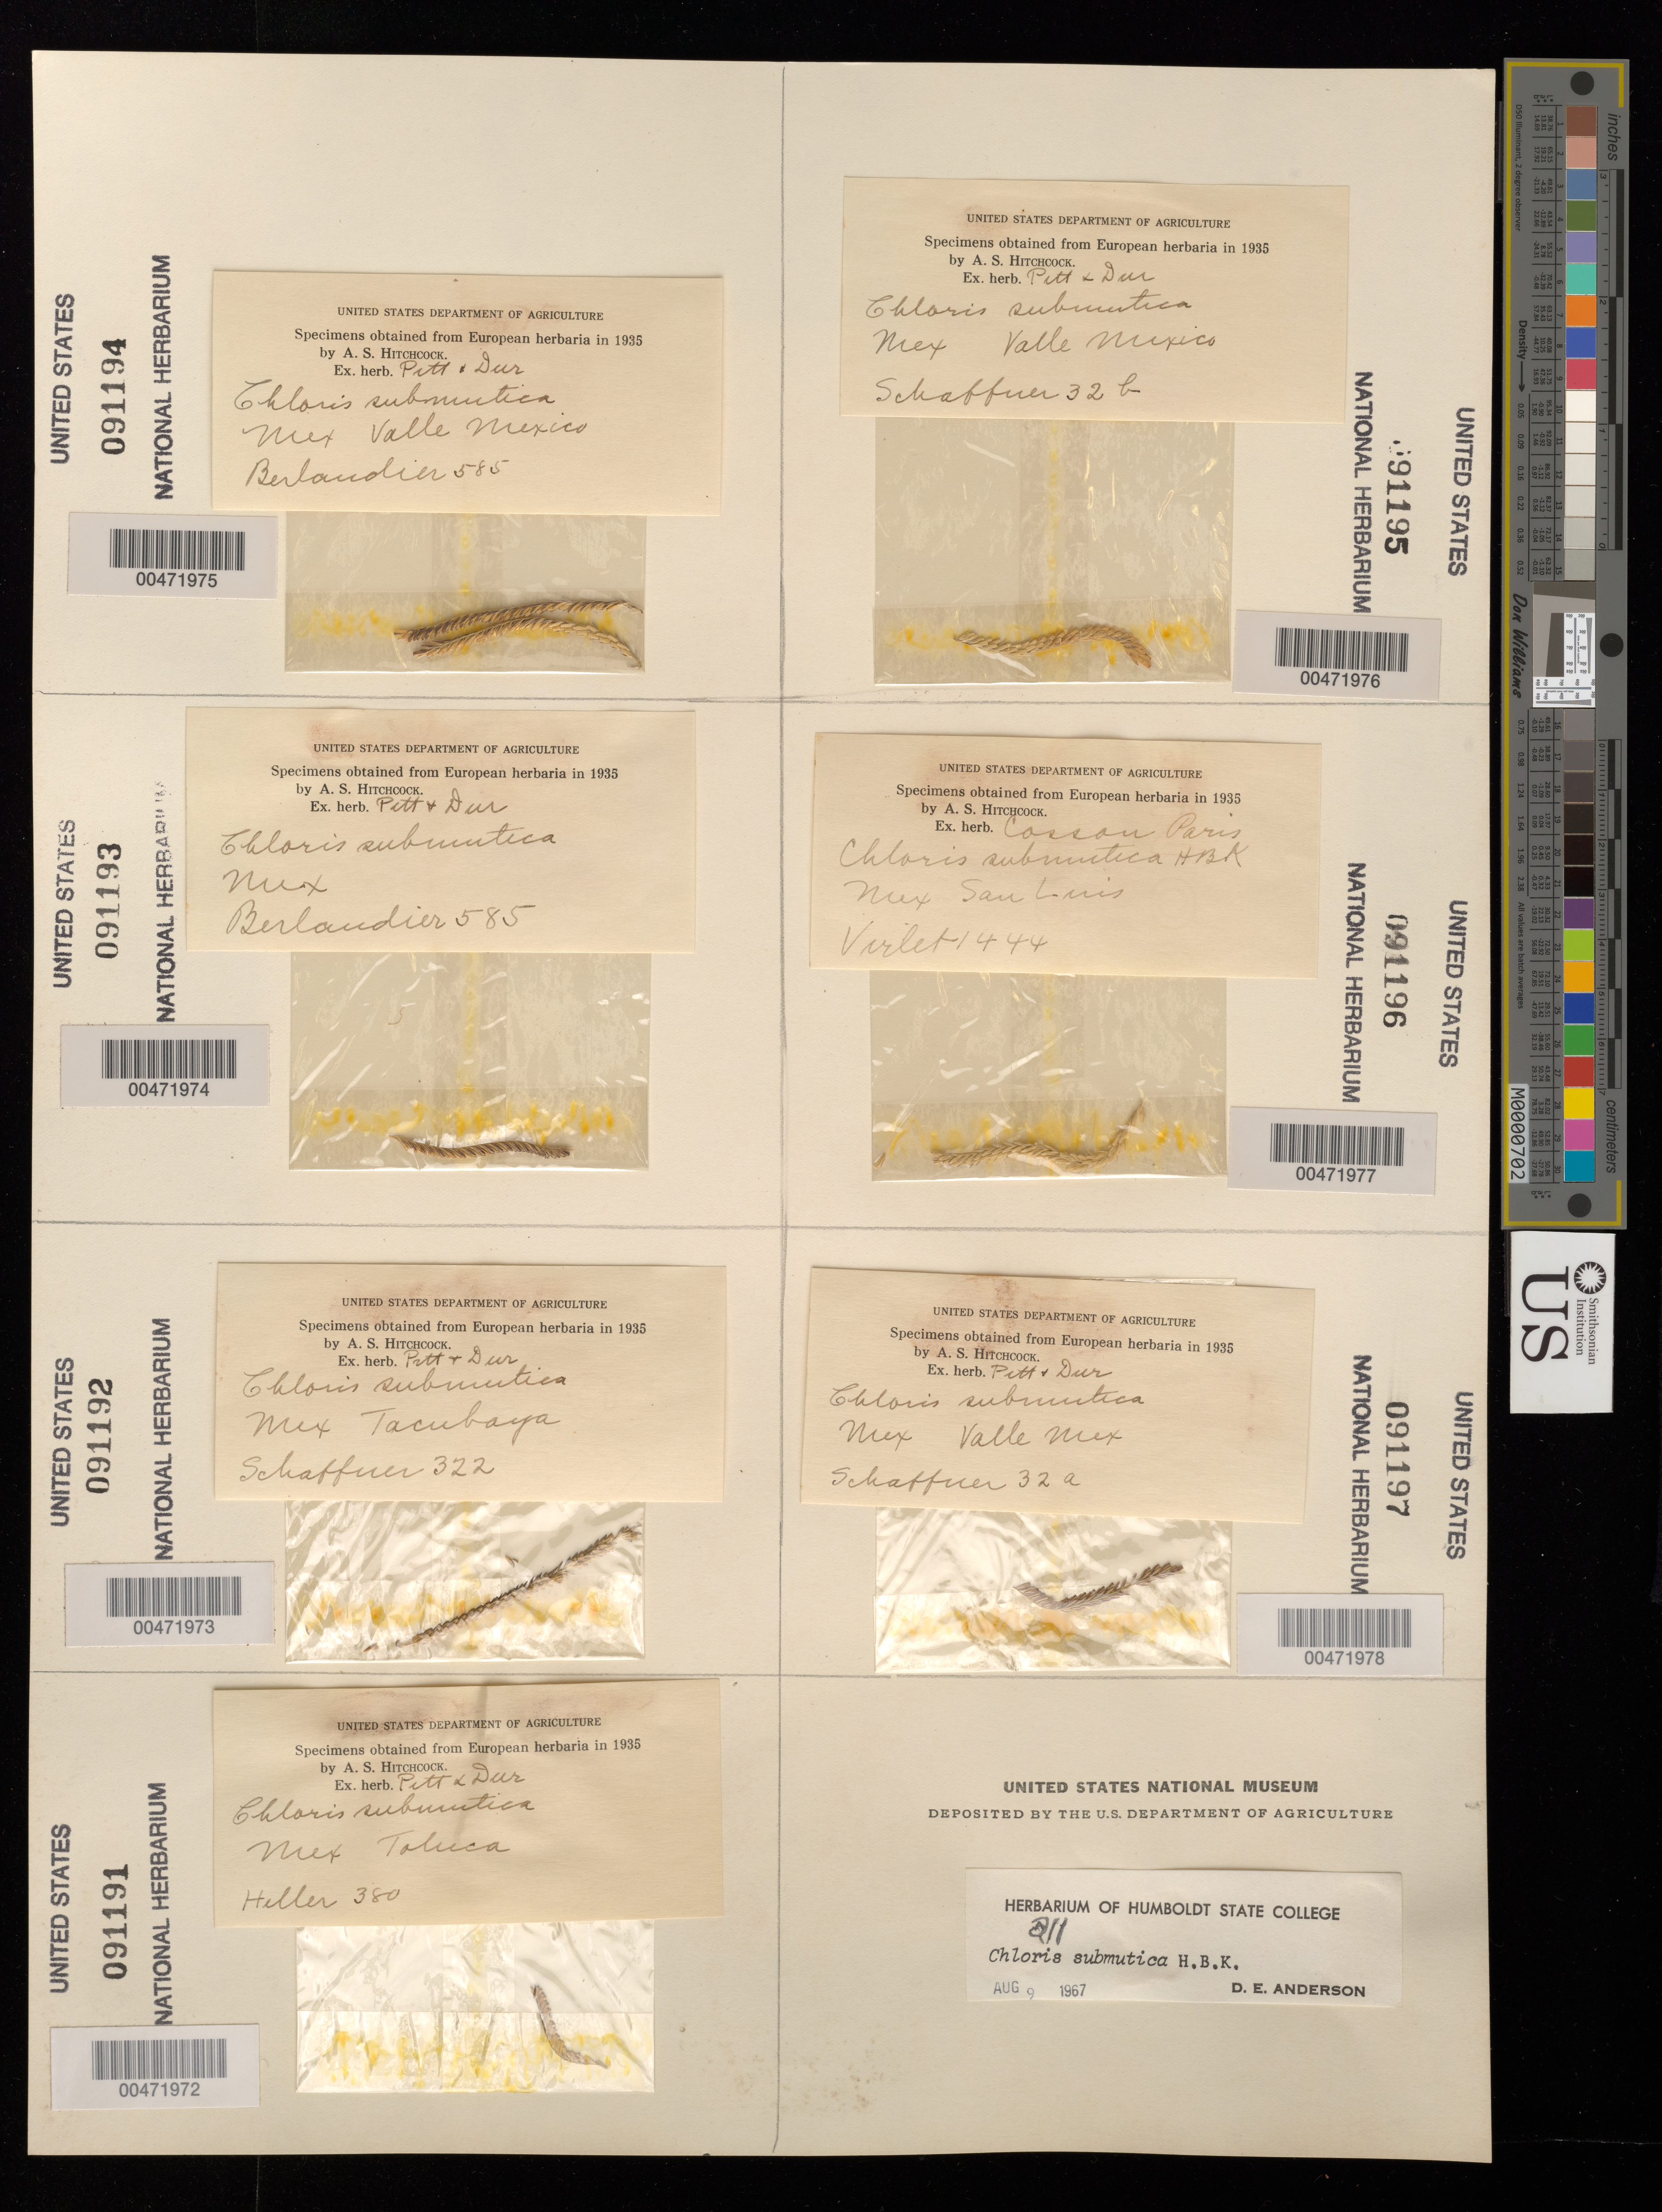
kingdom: Plantae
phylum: Tracheophyta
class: Liliopsida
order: Poales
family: Poaceae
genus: Chloris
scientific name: Chloris submutica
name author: Kunth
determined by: Anderson, D. E.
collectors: -. Schaffner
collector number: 32b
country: Mexico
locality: Valle Mexico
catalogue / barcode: US 91193